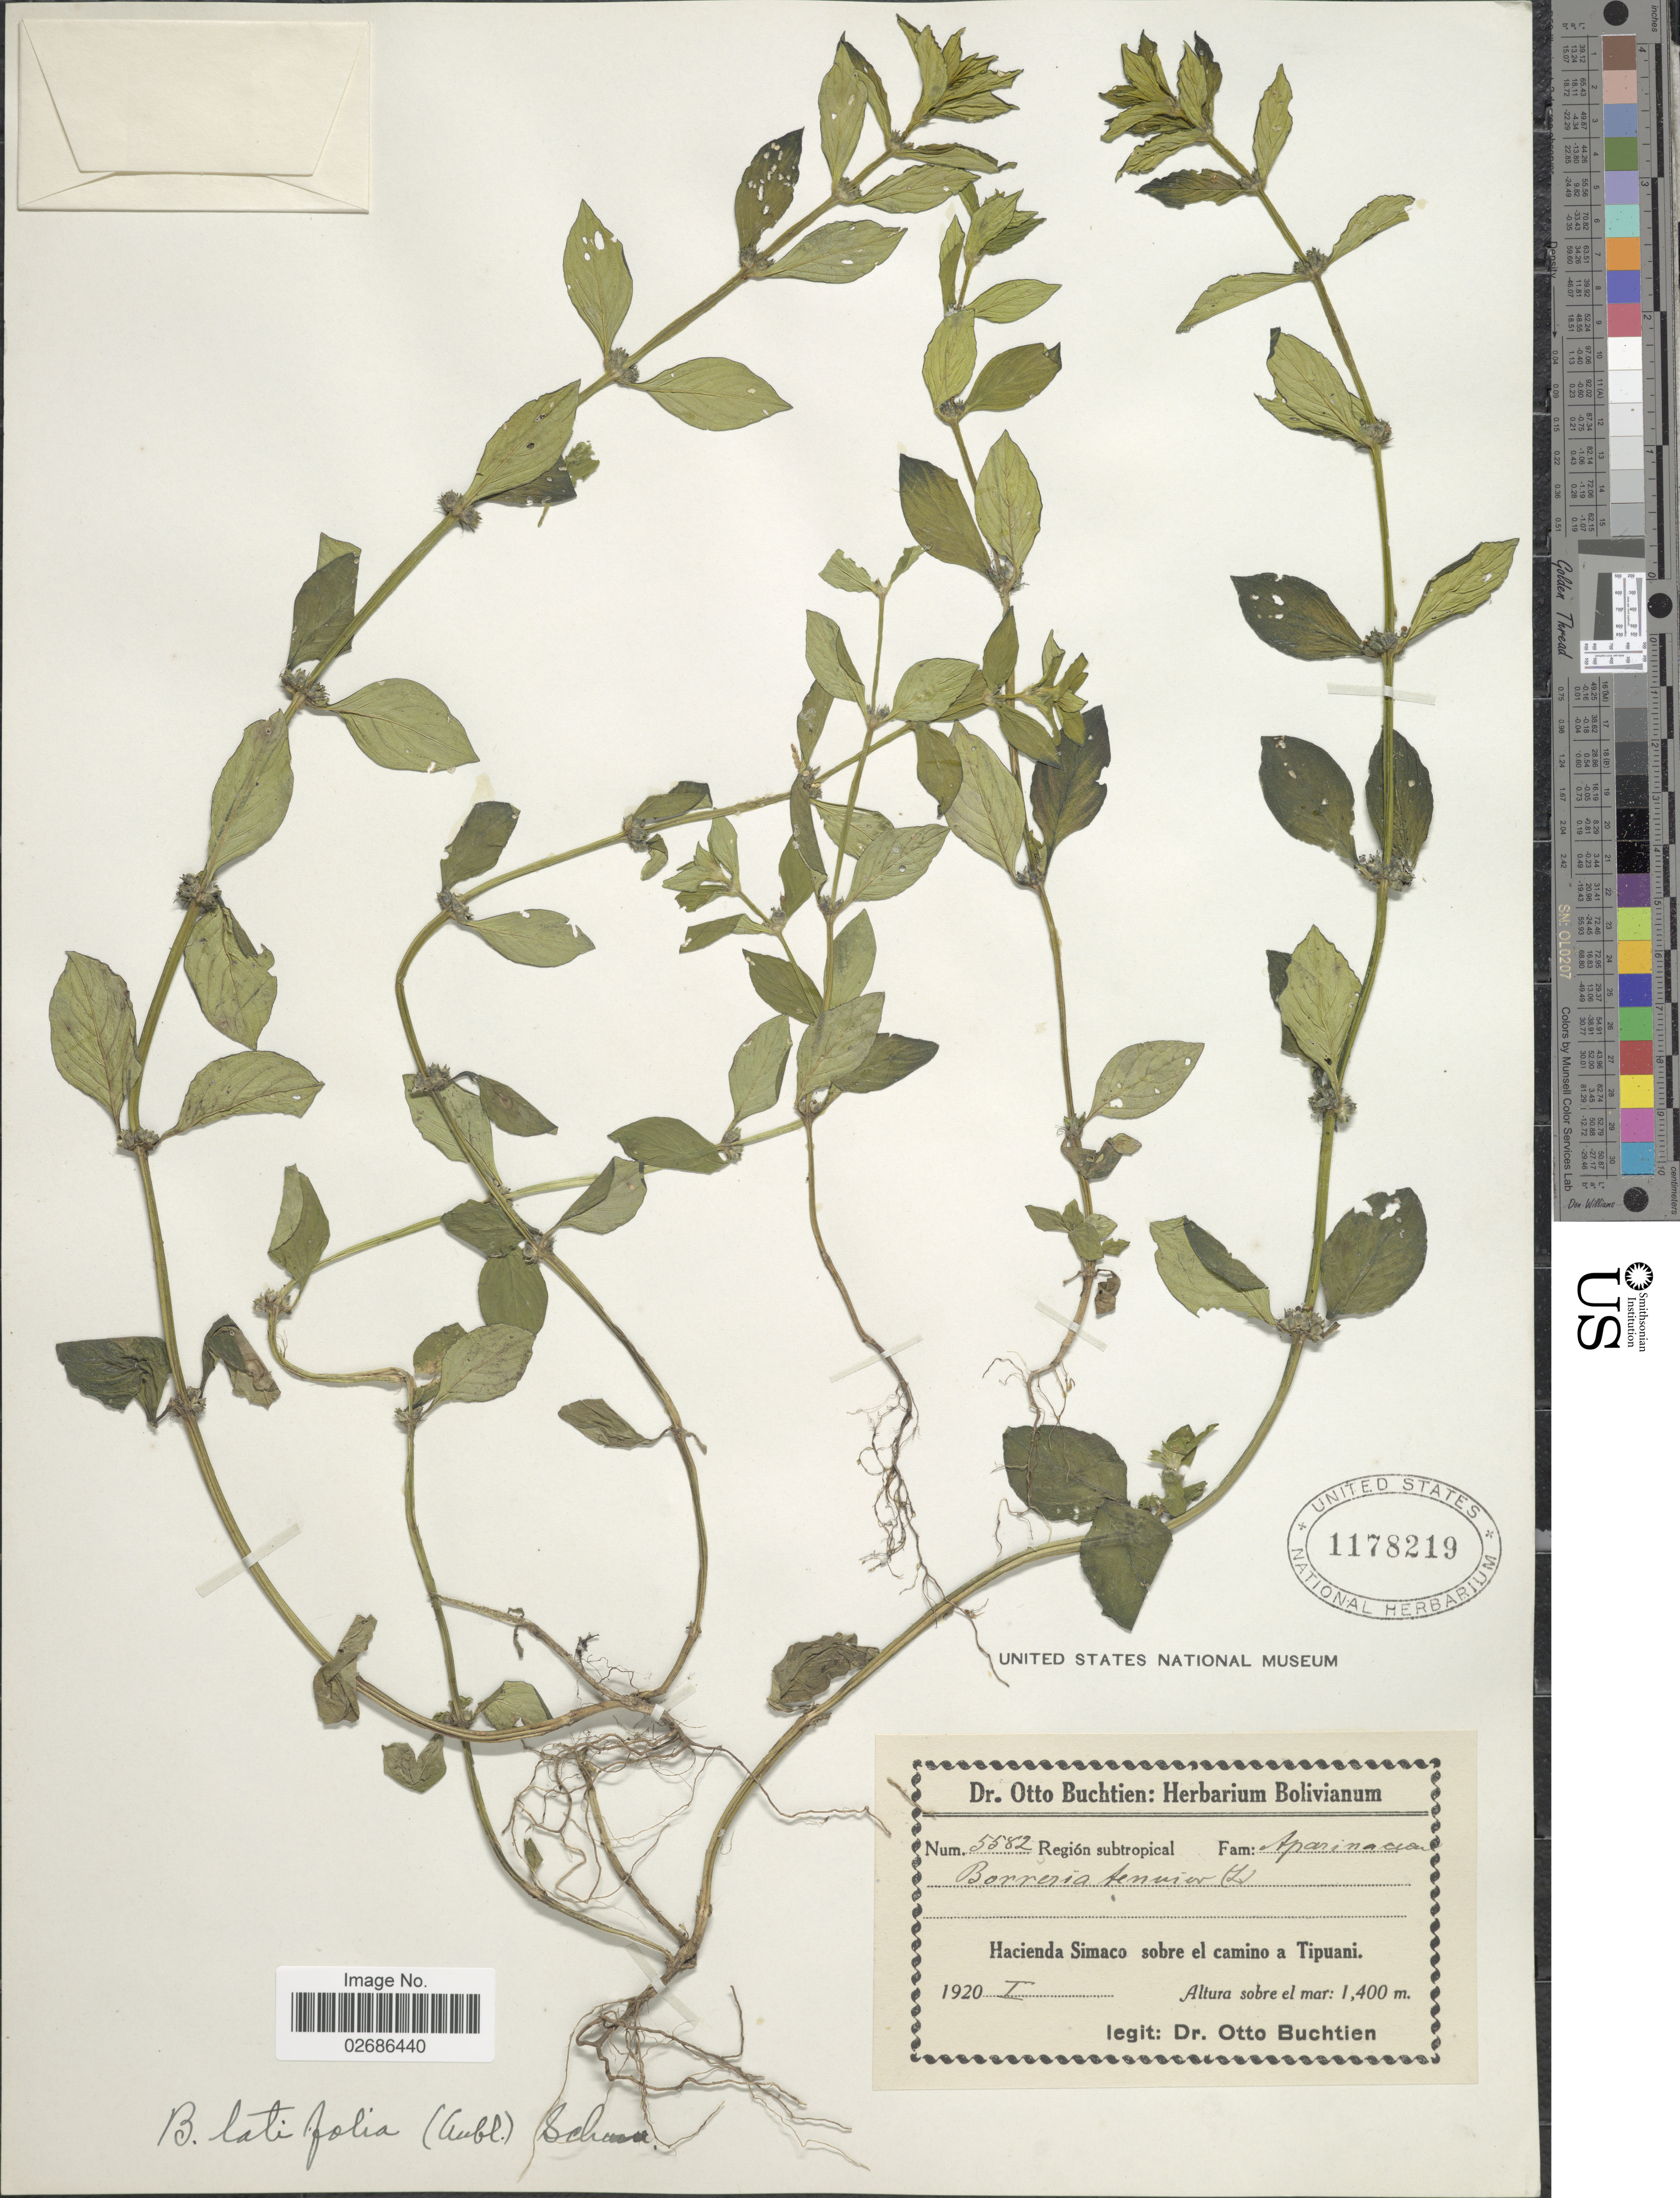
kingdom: Plantae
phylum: Tracheophyta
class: Magnoliopsida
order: Gentianales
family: Rubiaceae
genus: Borreria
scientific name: Borreria latifolia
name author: (Aubl.) K. Schum.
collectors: O. Buchtien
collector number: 5582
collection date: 1920-01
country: Bolivia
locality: Hacienda Simaco sobre el camino a Tipuani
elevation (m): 1400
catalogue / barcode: US 1178219